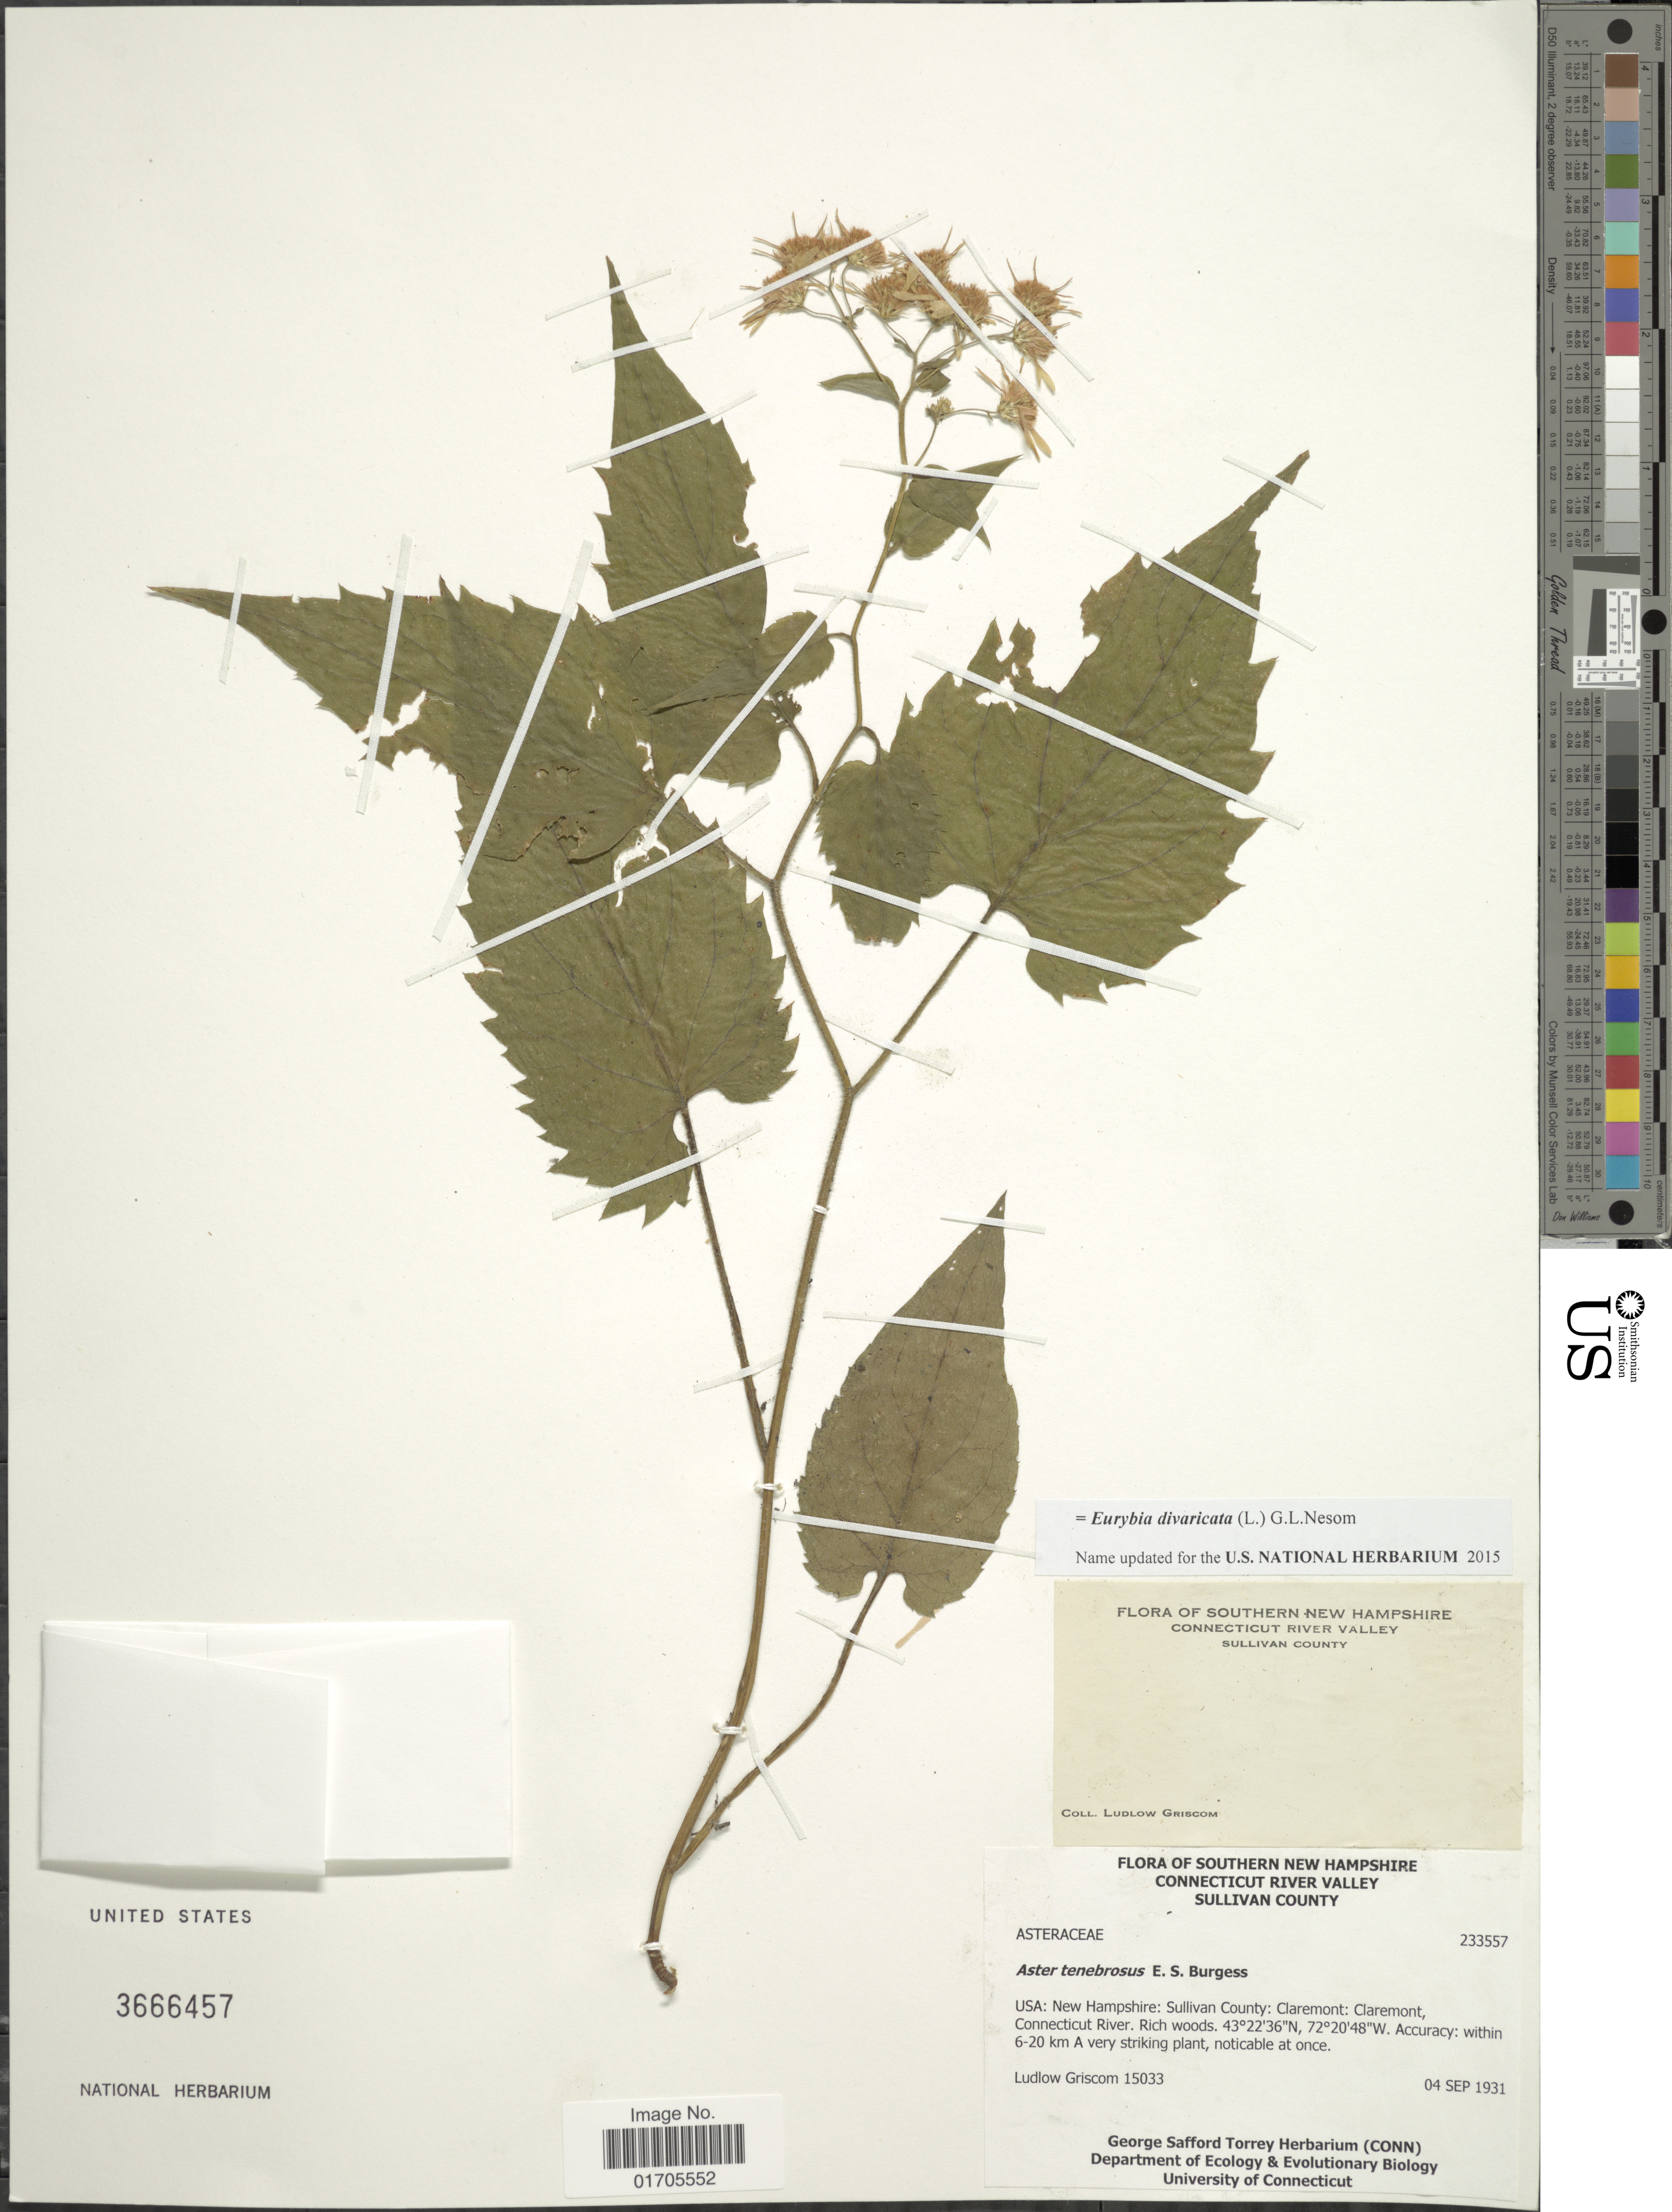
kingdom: Plantae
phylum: Tracheophyta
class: Magnoliopsida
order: Asterales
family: Asteraceae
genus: Eurybia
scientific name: Eurybia divaricata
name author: (L.) G.L. Nesom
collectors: L. Griscom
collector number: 15033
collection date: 1931-09-04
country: United States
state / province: New Hampshire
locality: Southern New Hampshire. Connecticut River Valley. Sullivan County. USA: New Hampshire: Sullivan County: Claremont: Claremont, Connecticut River. Rich woods.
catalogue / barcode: US 3666457